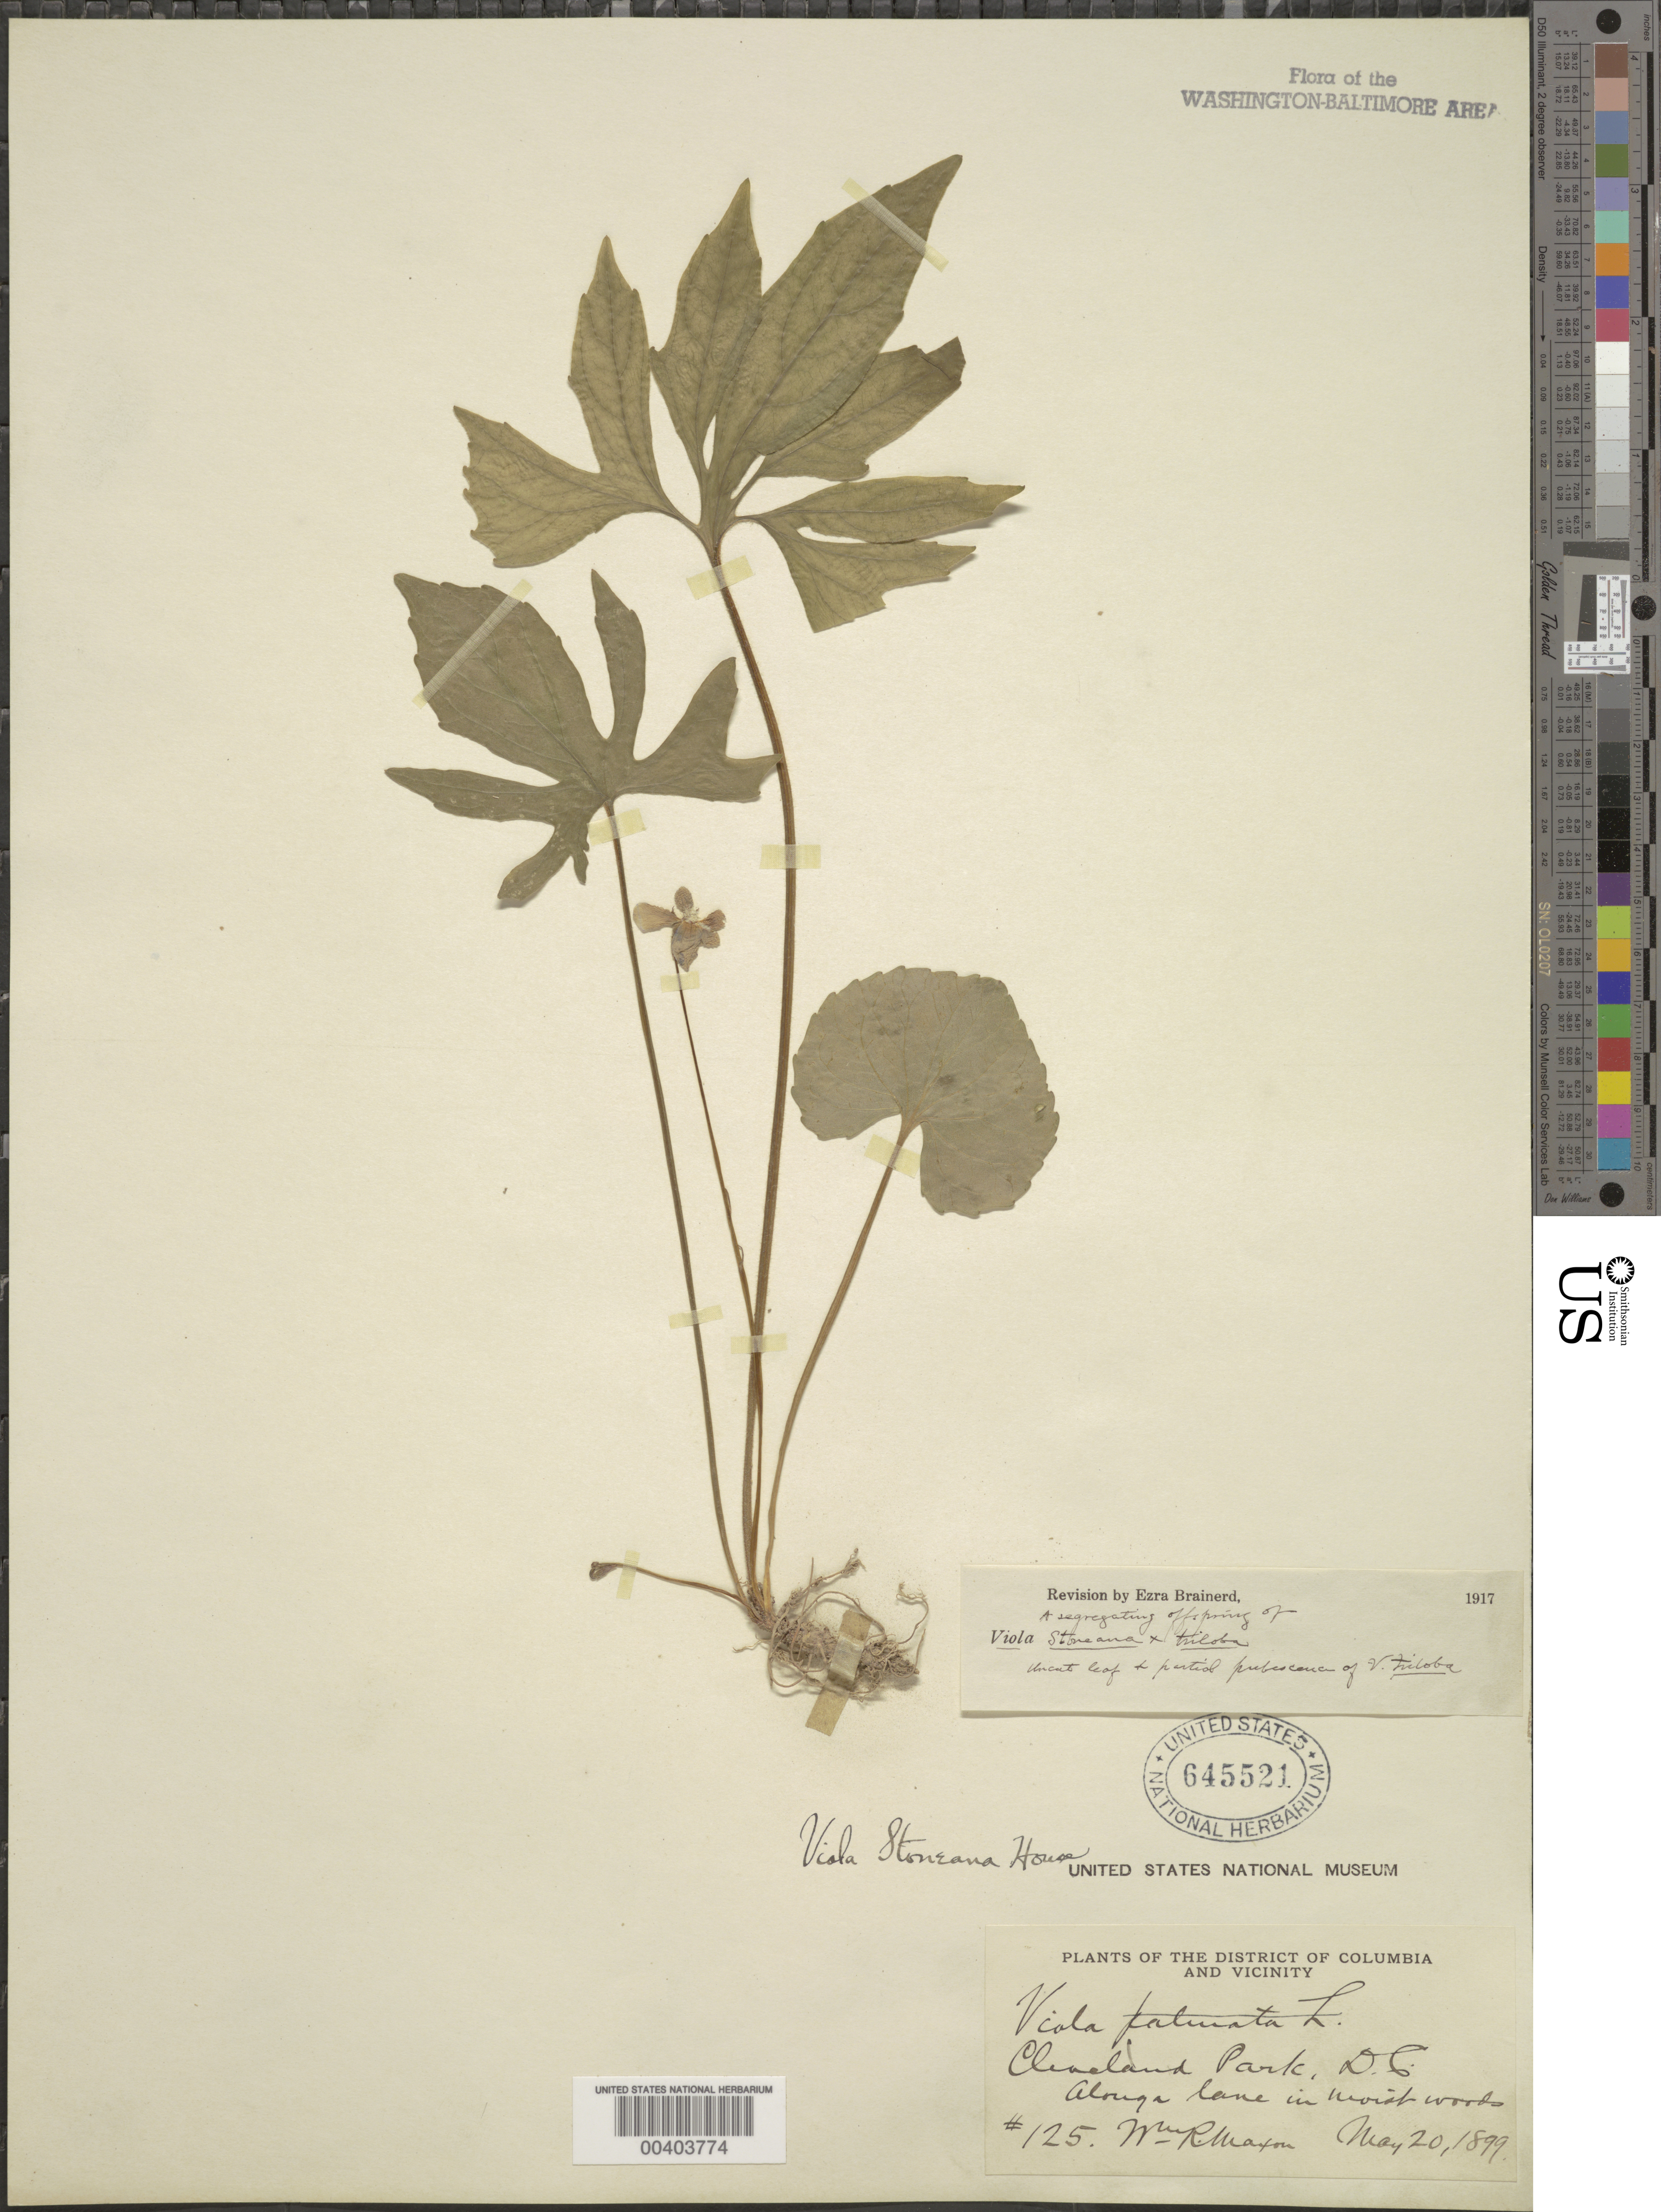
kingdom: Plantae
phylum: Tracheophyta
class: Magnoliopsida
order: Malpighiales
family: Violaceae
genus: Viola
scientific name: Viola palmata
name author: L.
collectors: W. R. Maxon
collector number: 125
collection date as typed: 20 May 1899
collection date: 1899-05-20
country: United States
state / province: District of Columbia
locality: Cleveland Park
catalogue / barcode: US 645521